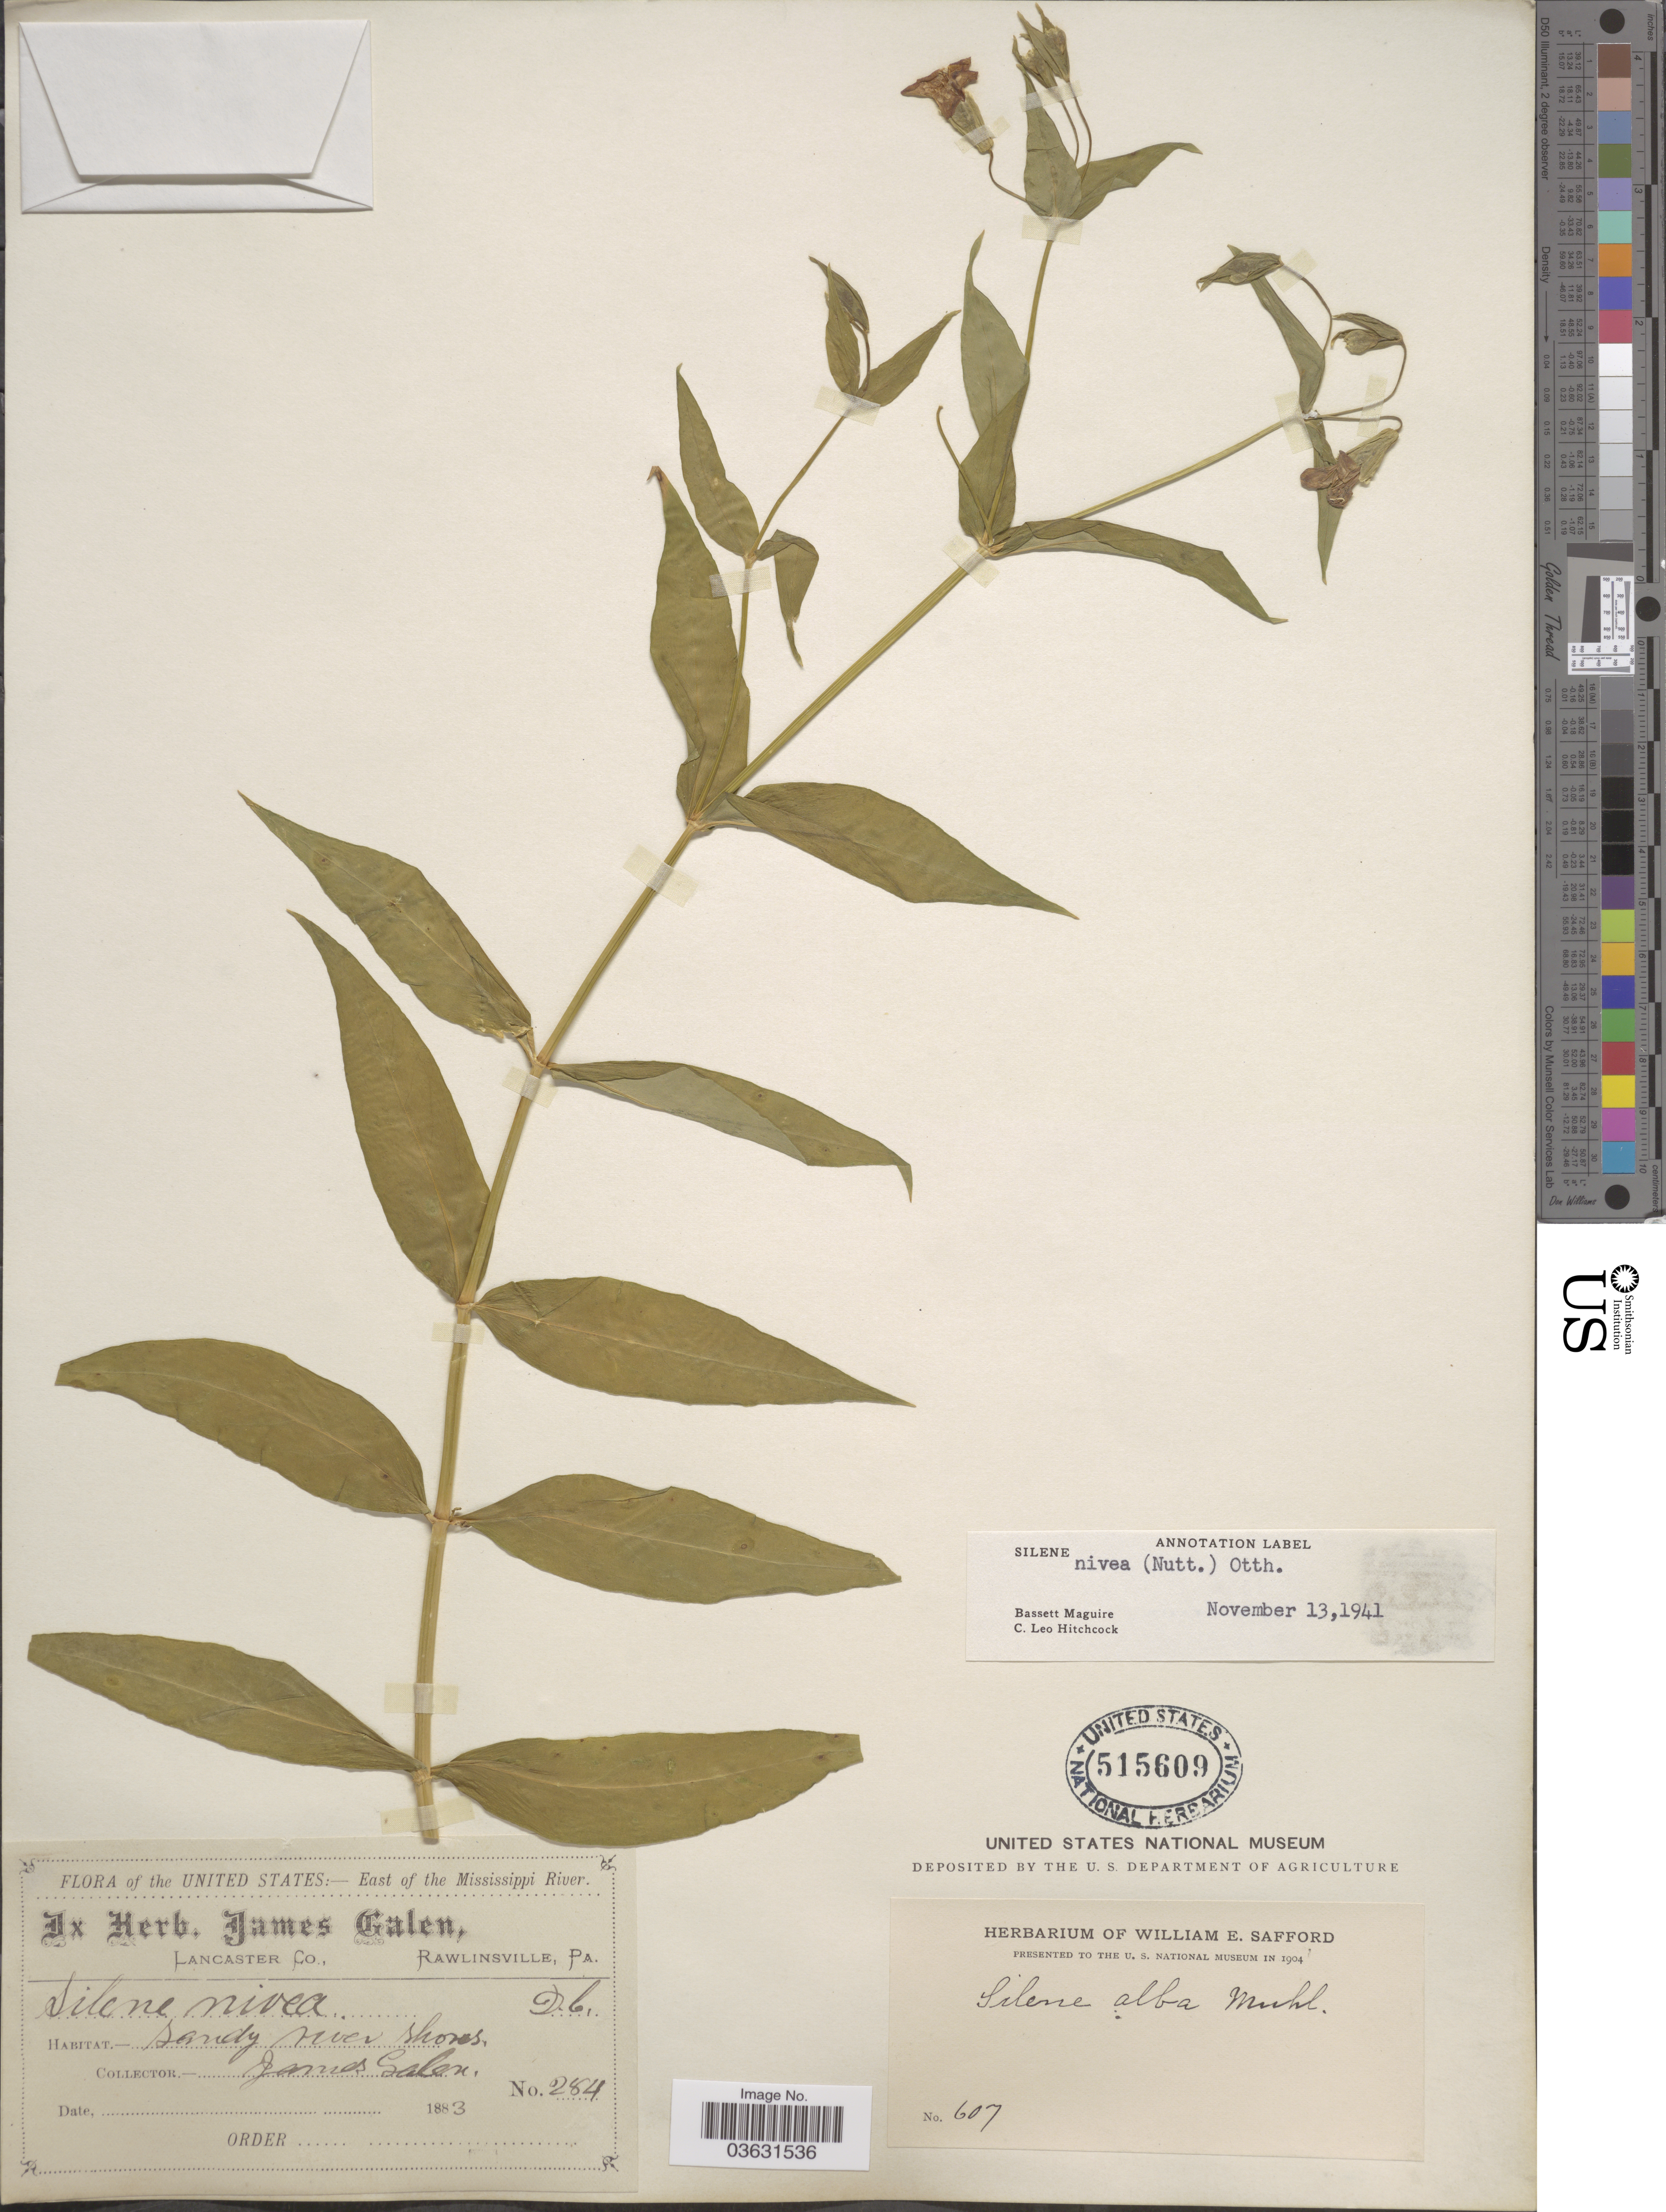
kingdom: Plantae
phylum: Tracheophyta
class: Magnoliopsida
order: Caryophyllales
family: Caryophyllaceae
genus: Silene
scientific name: Silene nivea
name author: (Nutt.) Muhl. ex DC.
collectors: J. Galen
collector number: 284/607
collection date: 1883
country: United States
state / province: Mississippi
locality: East of the Mississippi River.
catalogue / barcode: US 515609